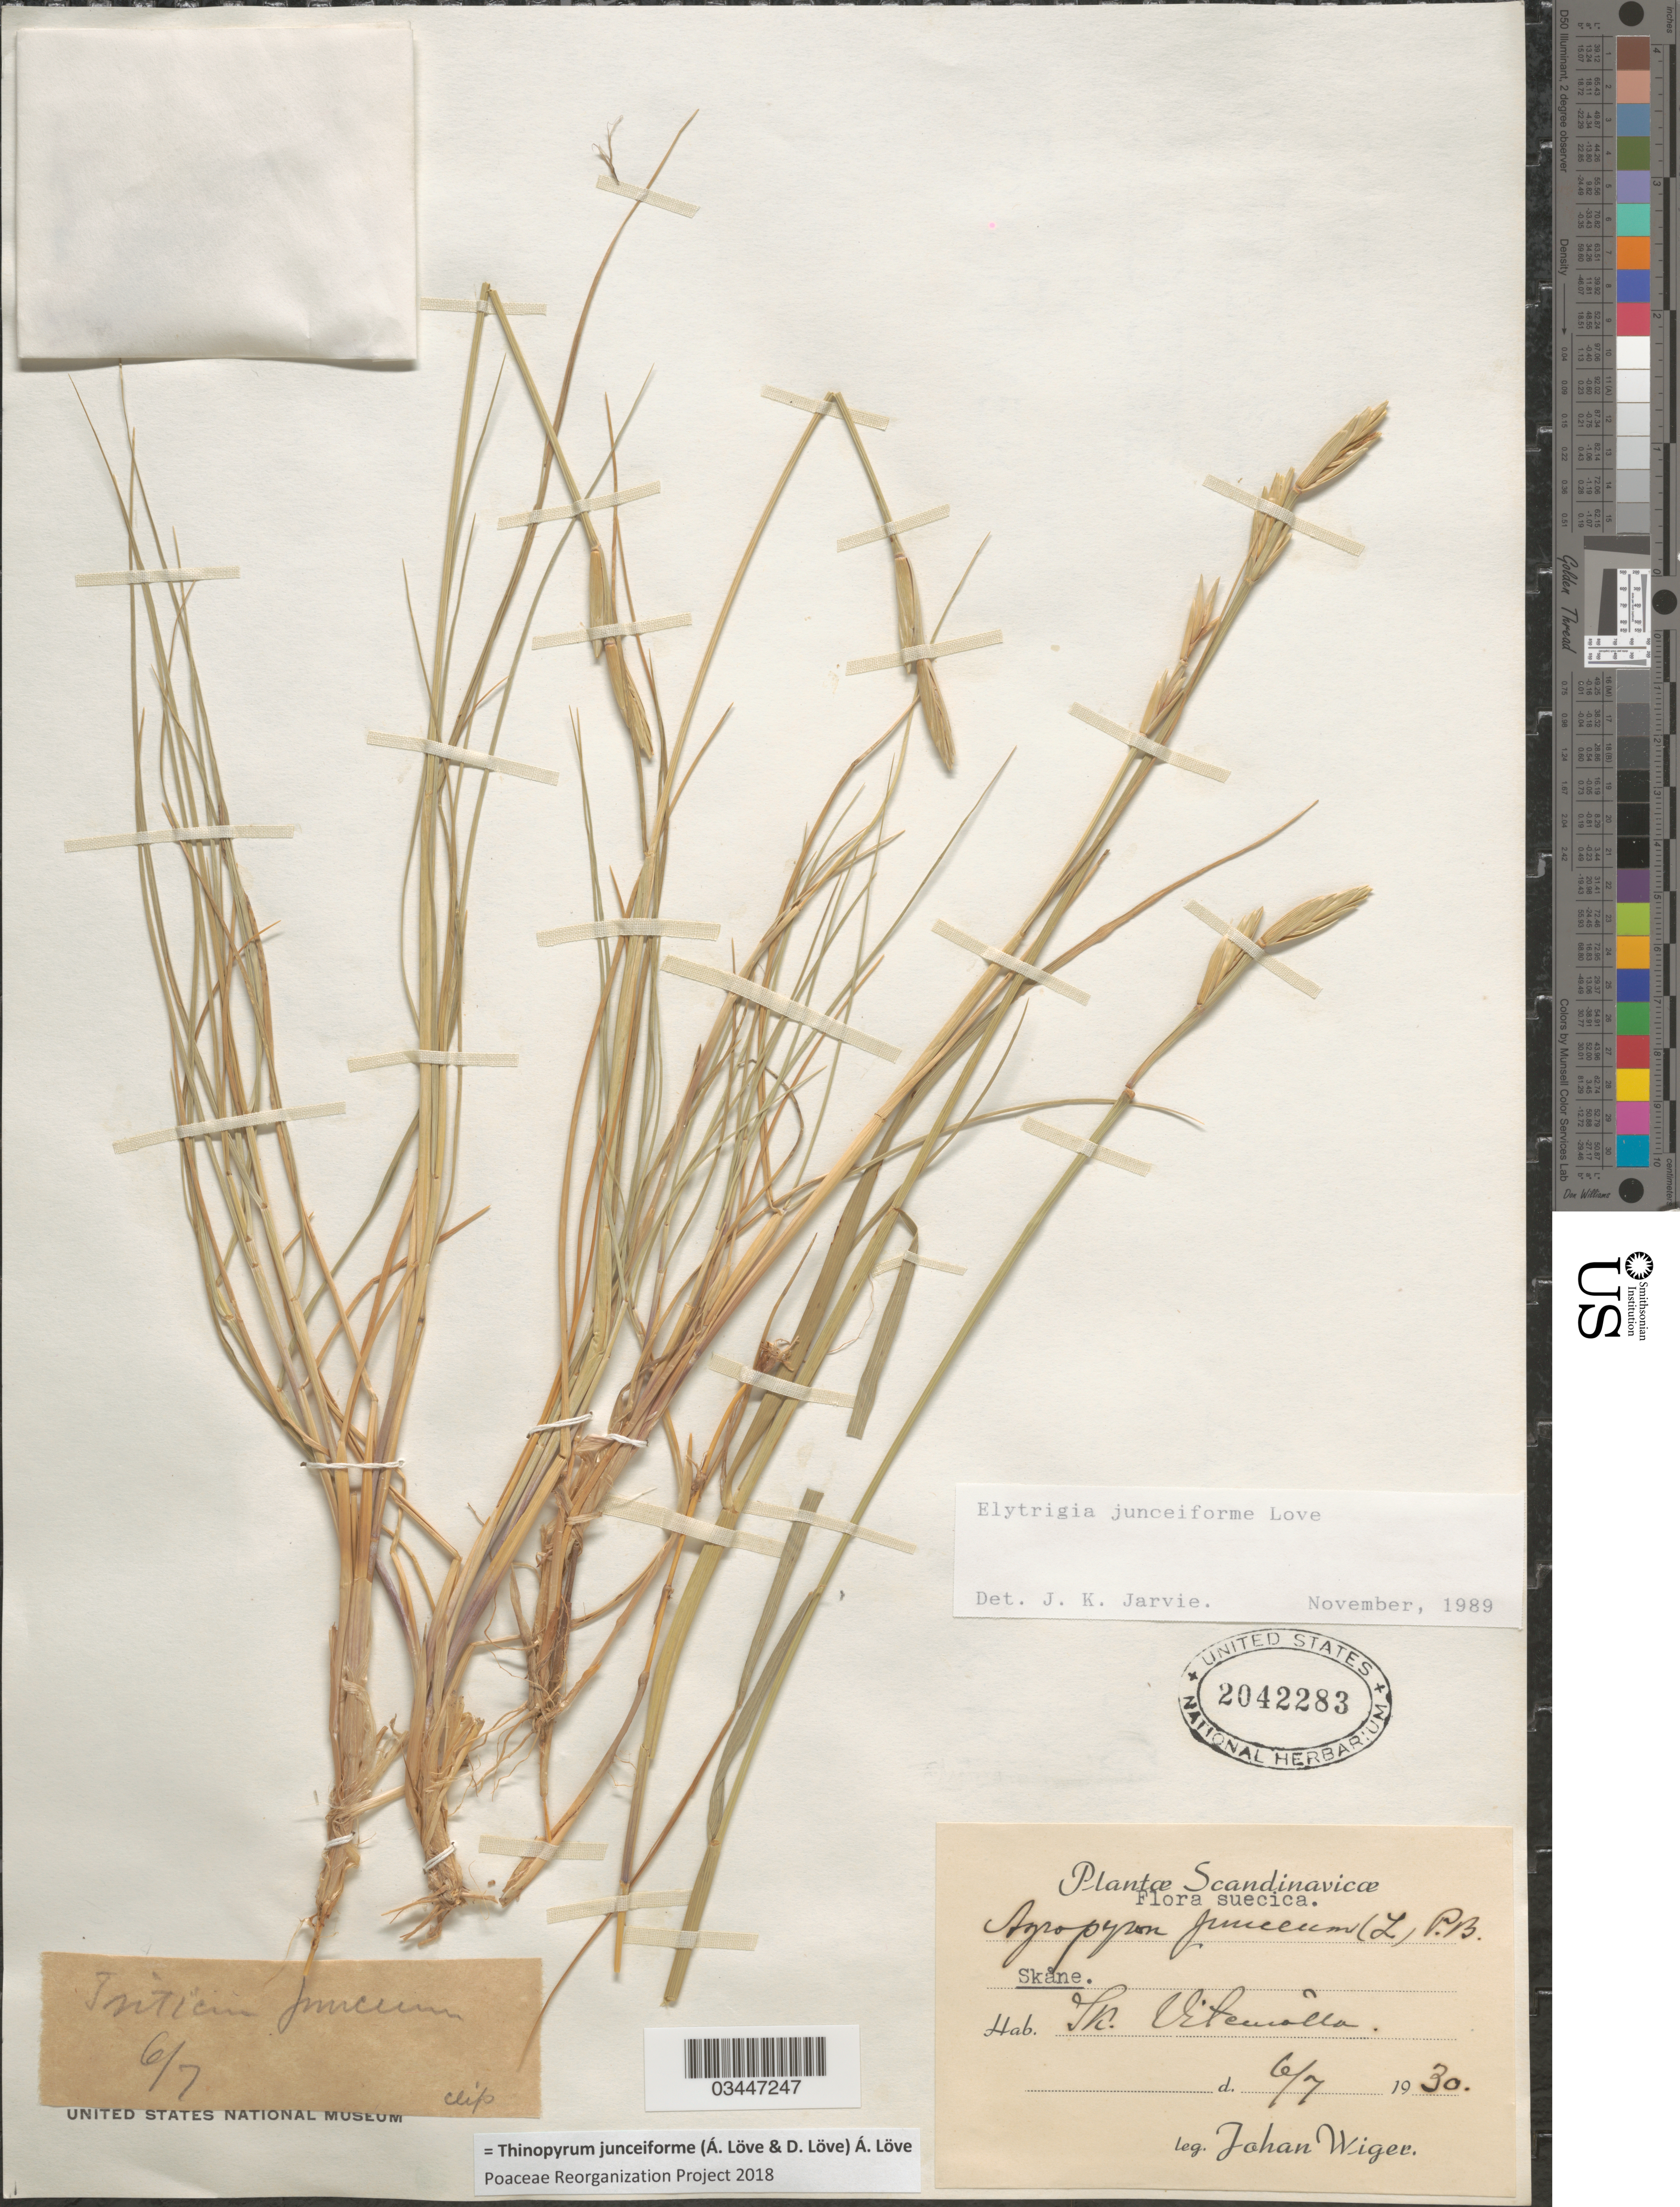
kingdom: Plantae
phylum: Tracheophyta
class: Liliopsida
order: Poales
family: Poaceae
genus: Thinopyrum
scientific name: Thinopyrum junceiforme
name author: (Á. Löve & D. Löve) Á. Löve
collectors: J. Wiger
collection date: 1930-07-06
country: Sweden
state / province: Skåne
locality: Scandinavicæ. Suecica. Sk. Vitemölla.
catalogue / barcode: US 2042283